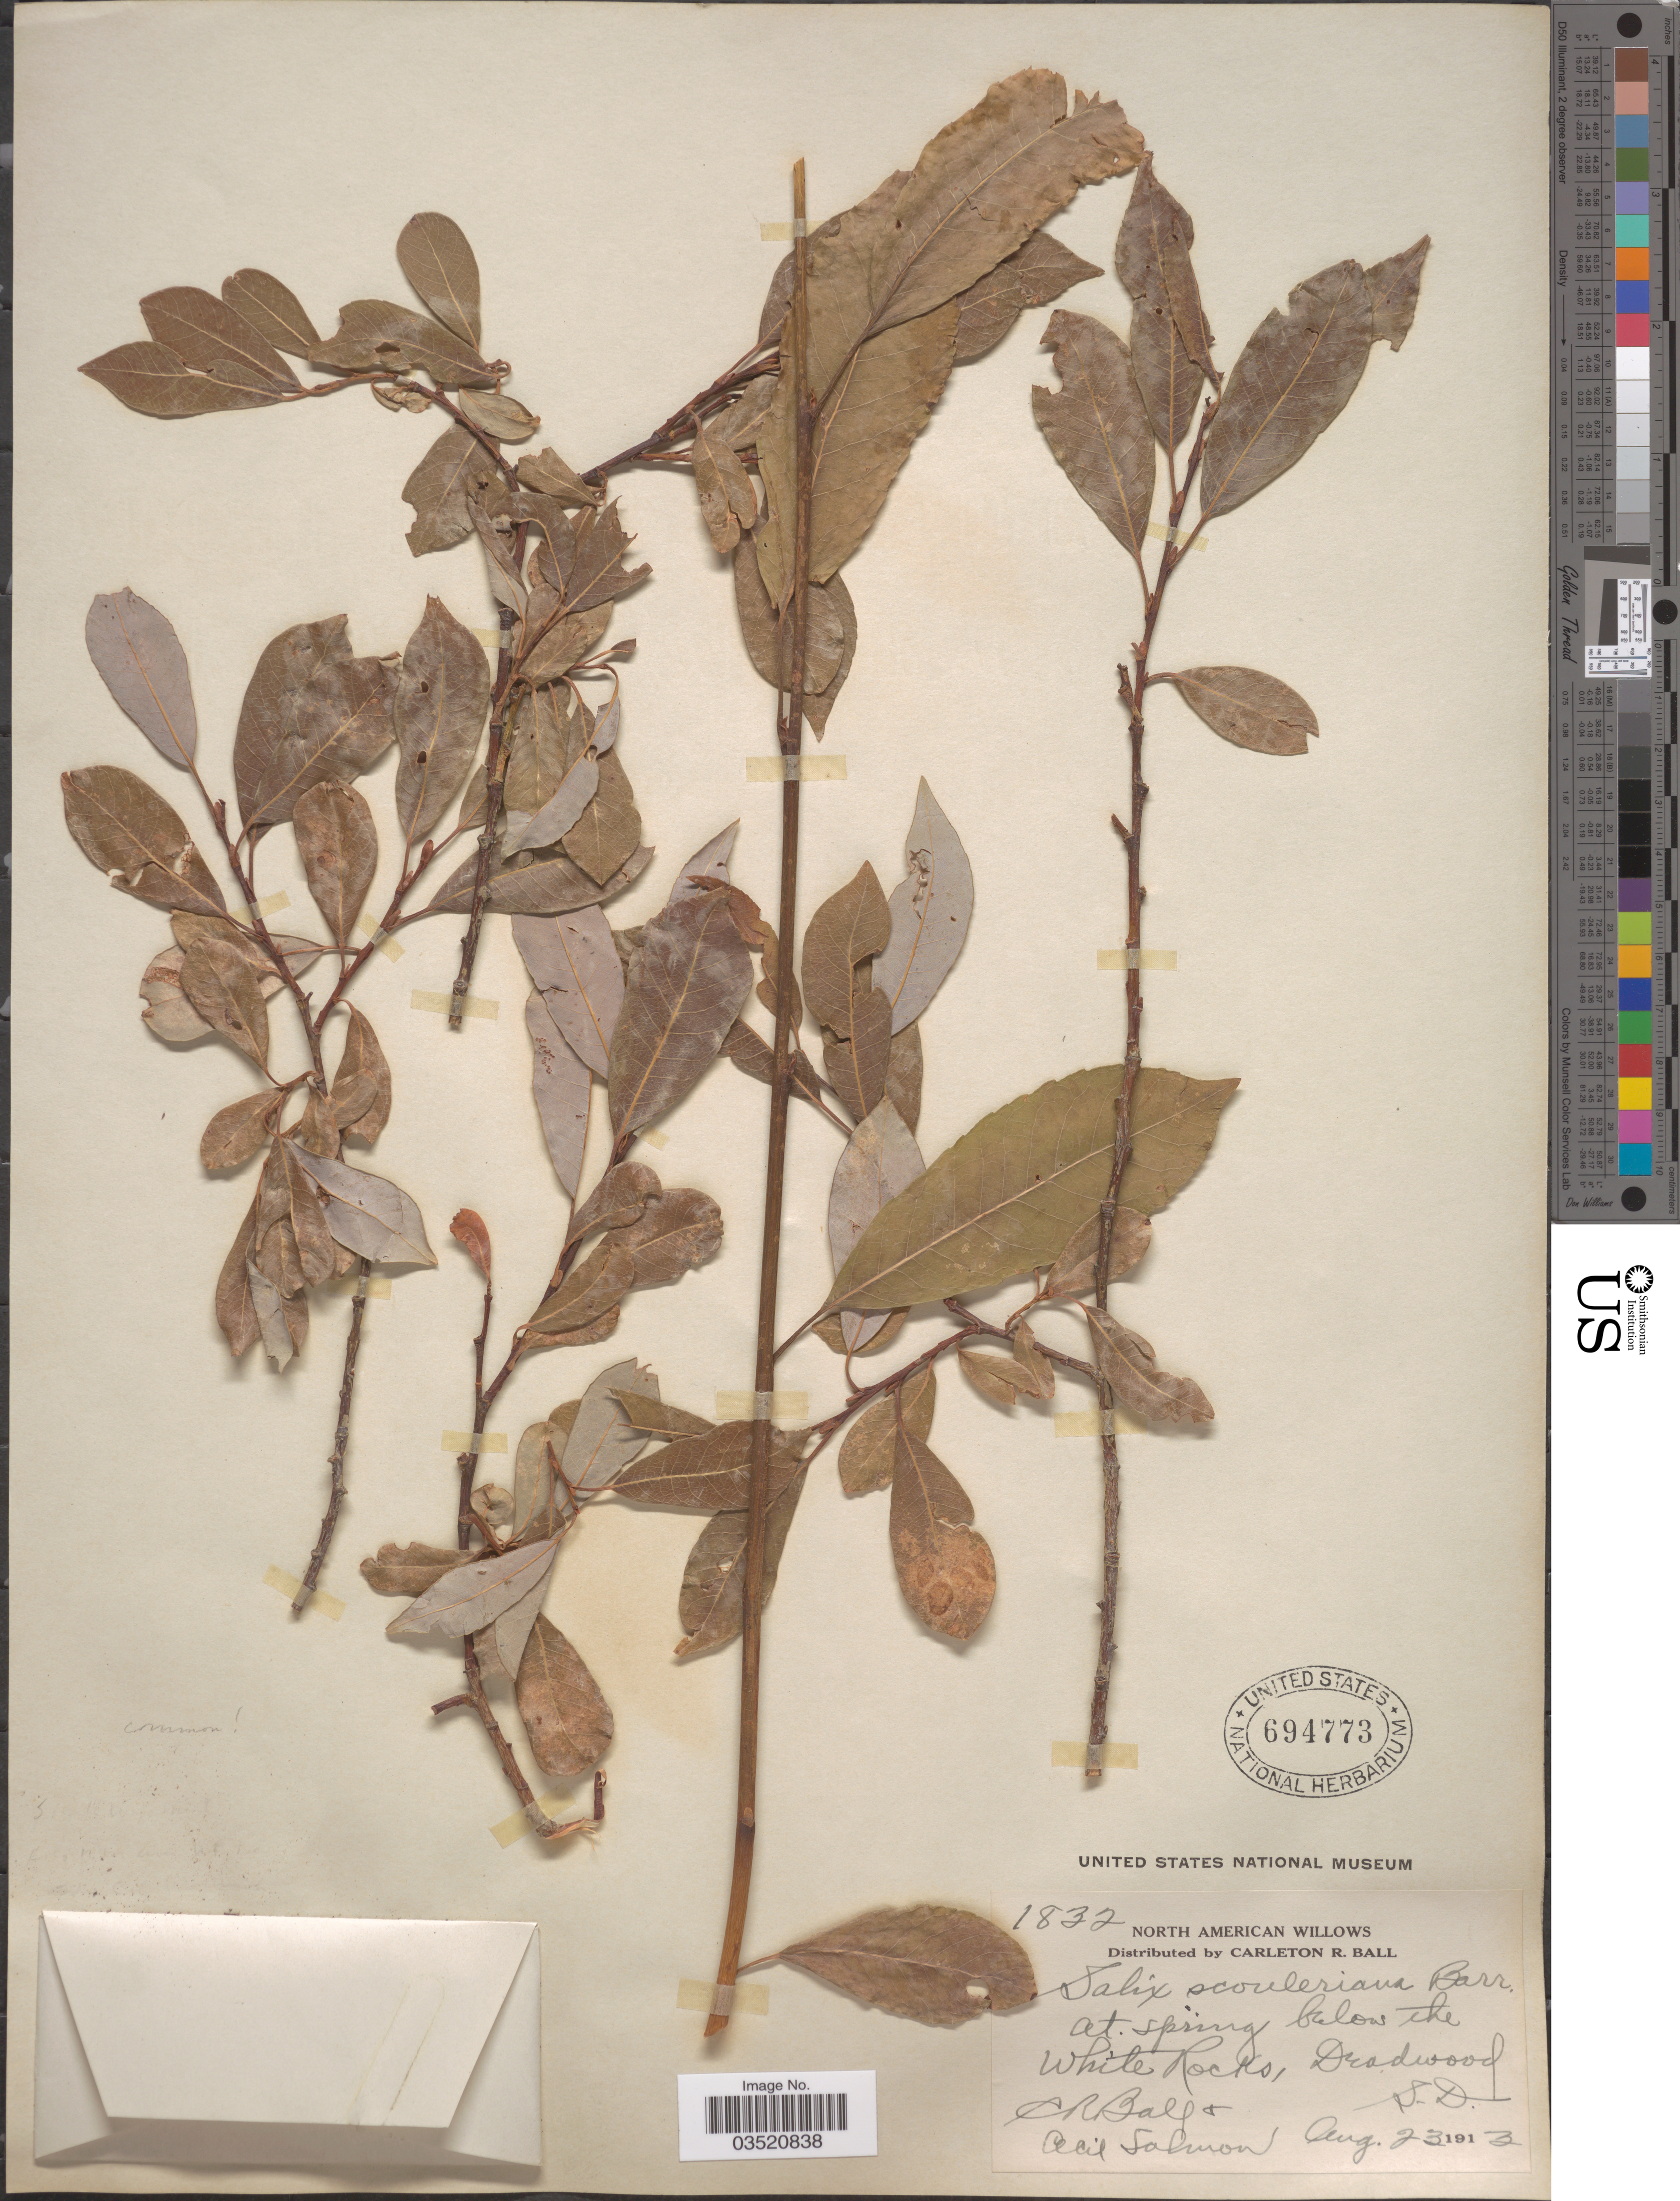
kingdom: Plantae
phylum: Tracheophyta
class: Magnoliopsida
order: Malpighiales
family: Salicaceae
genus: Salix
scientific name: Salix scouleriana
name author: Barratt ex Hook.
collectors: C. Salmon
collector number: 1832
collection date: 1913-08-23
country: United States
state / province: South Dakota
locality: At spring below the White Rocks, Deadwood.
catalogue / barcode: US 694773